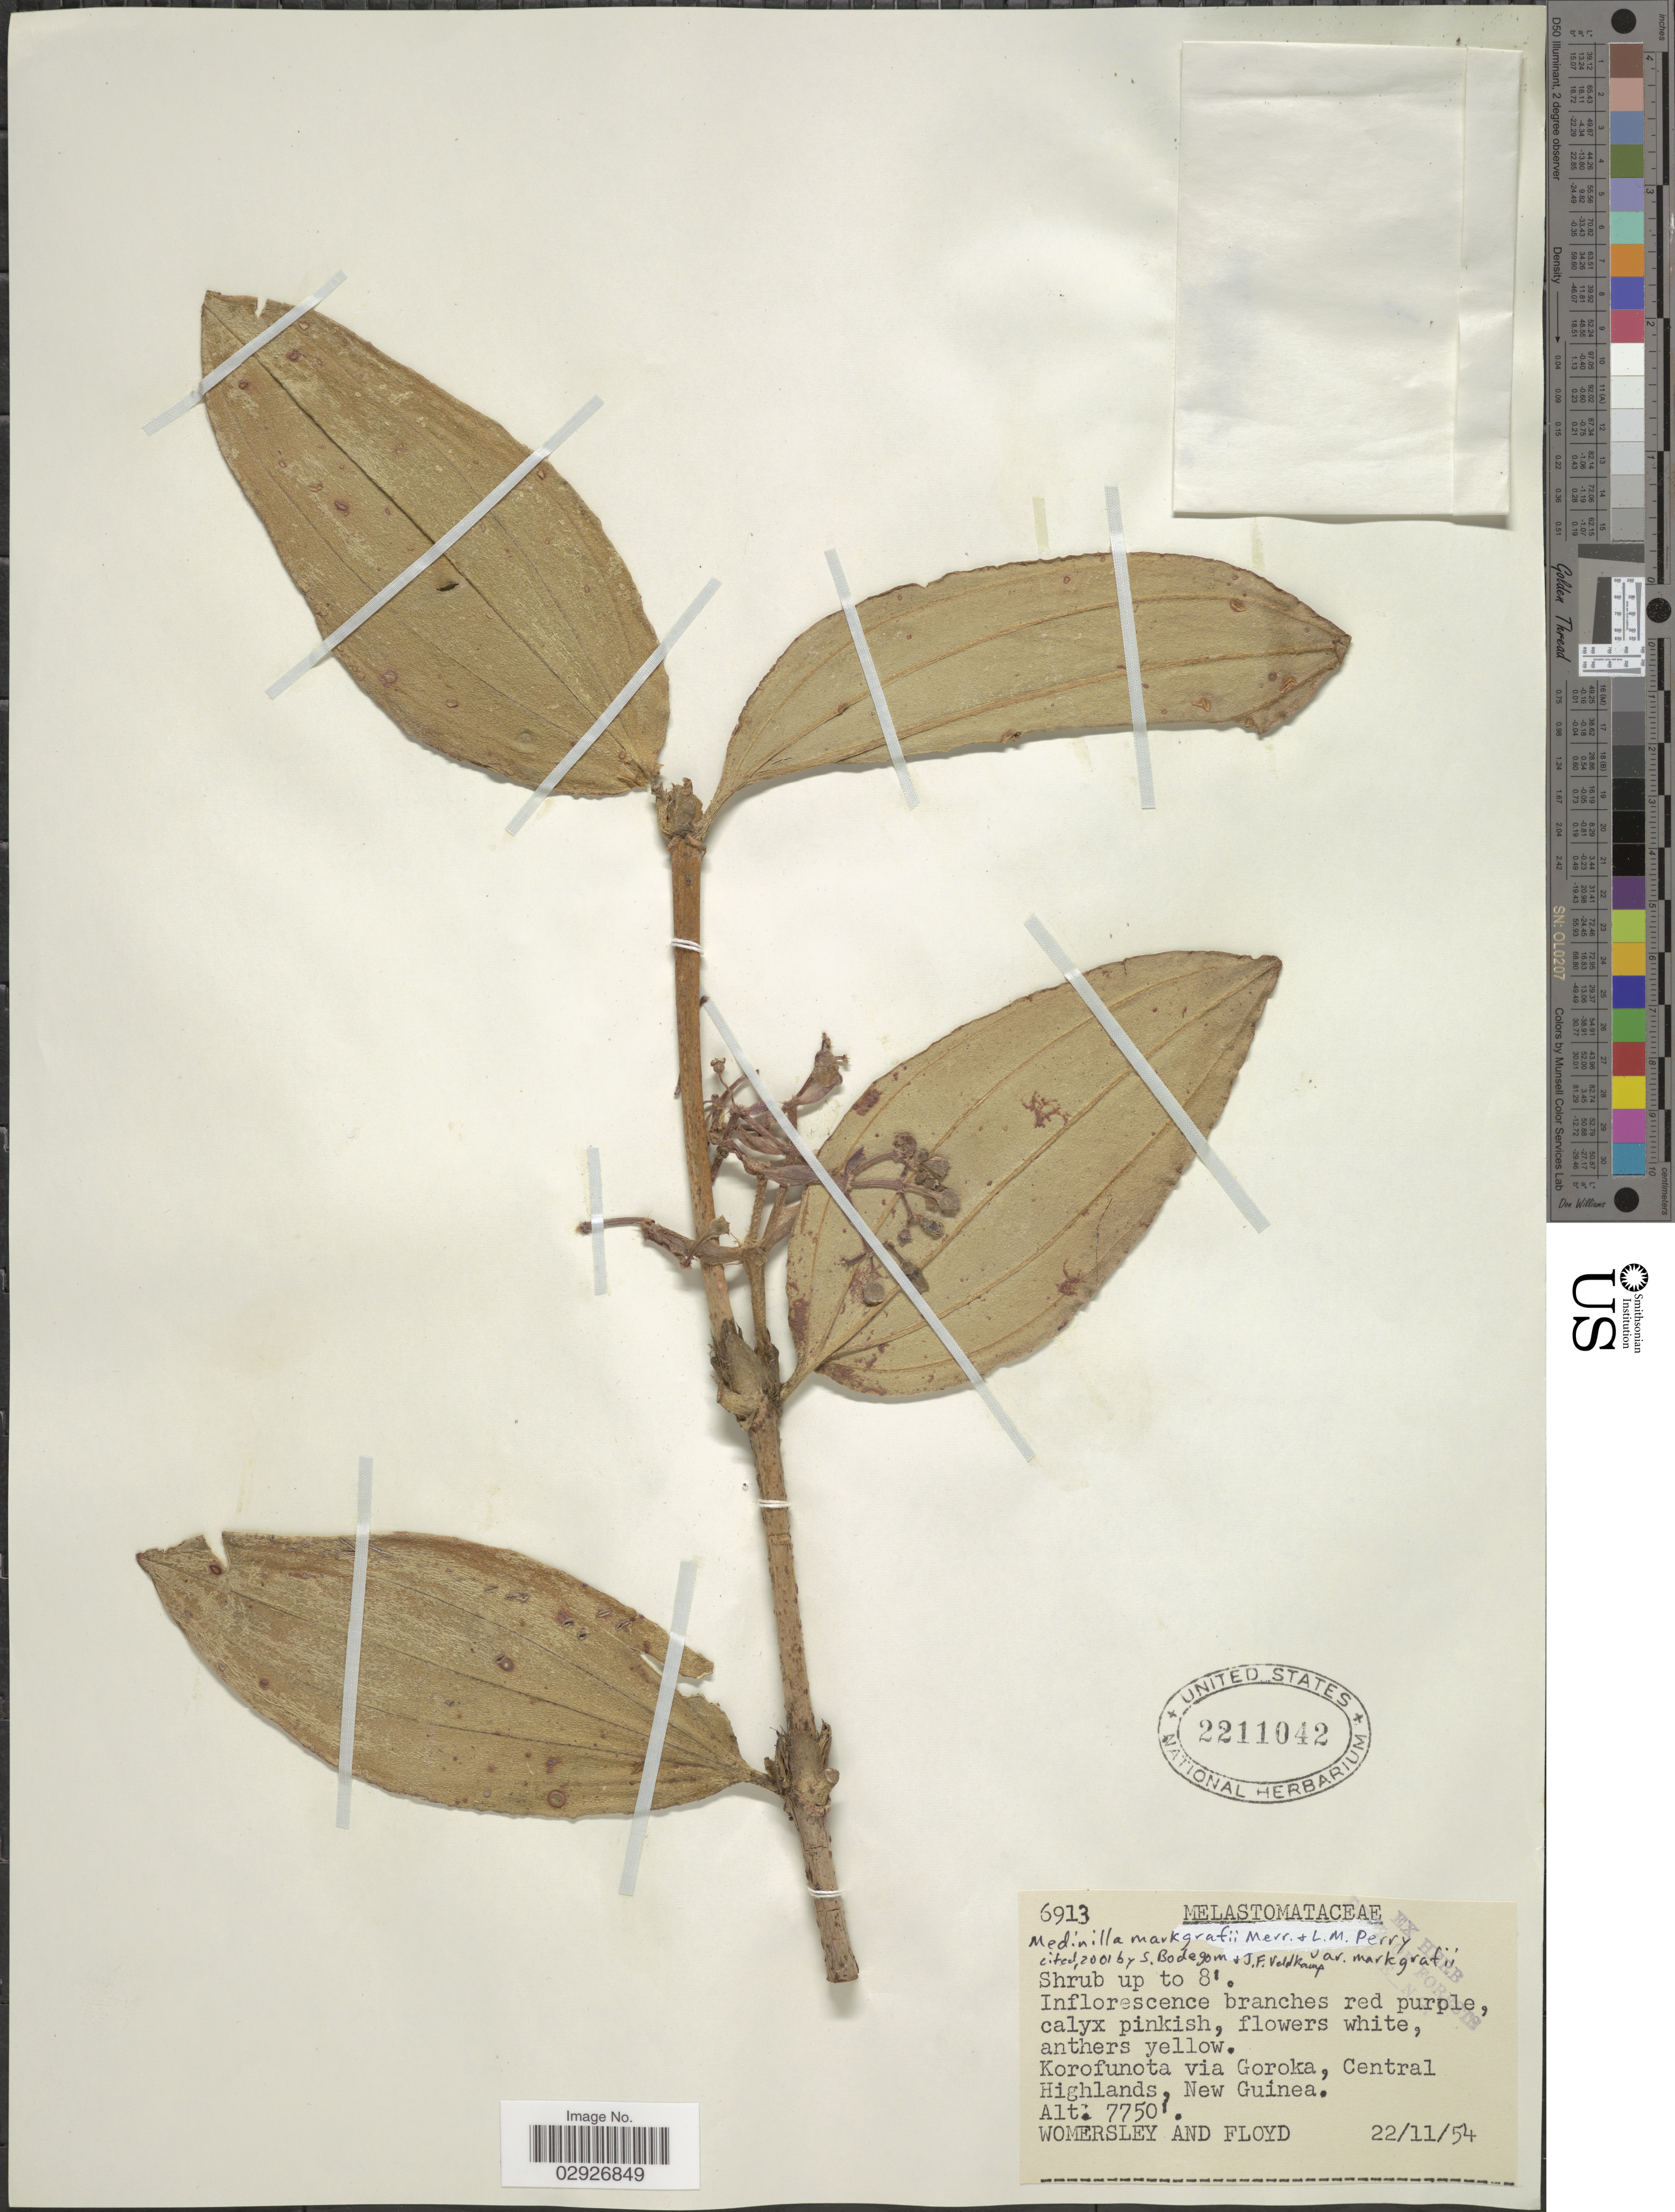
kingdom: Plantae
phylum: Tracheophyta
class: Magnoliopsida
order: Myrtales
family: Melastomataceae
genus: Medinilla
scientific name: Medinilla markgrafi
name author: Merr. & L.M. Perry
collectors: Womersley & Floyd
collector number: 6913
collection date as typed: Transcribed d/m/y: 22/11/54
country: Papua New Guinea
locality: Korofunota via Goroka, Central Highlands, New Guinea.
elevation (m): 2362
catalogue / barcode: US 2211042